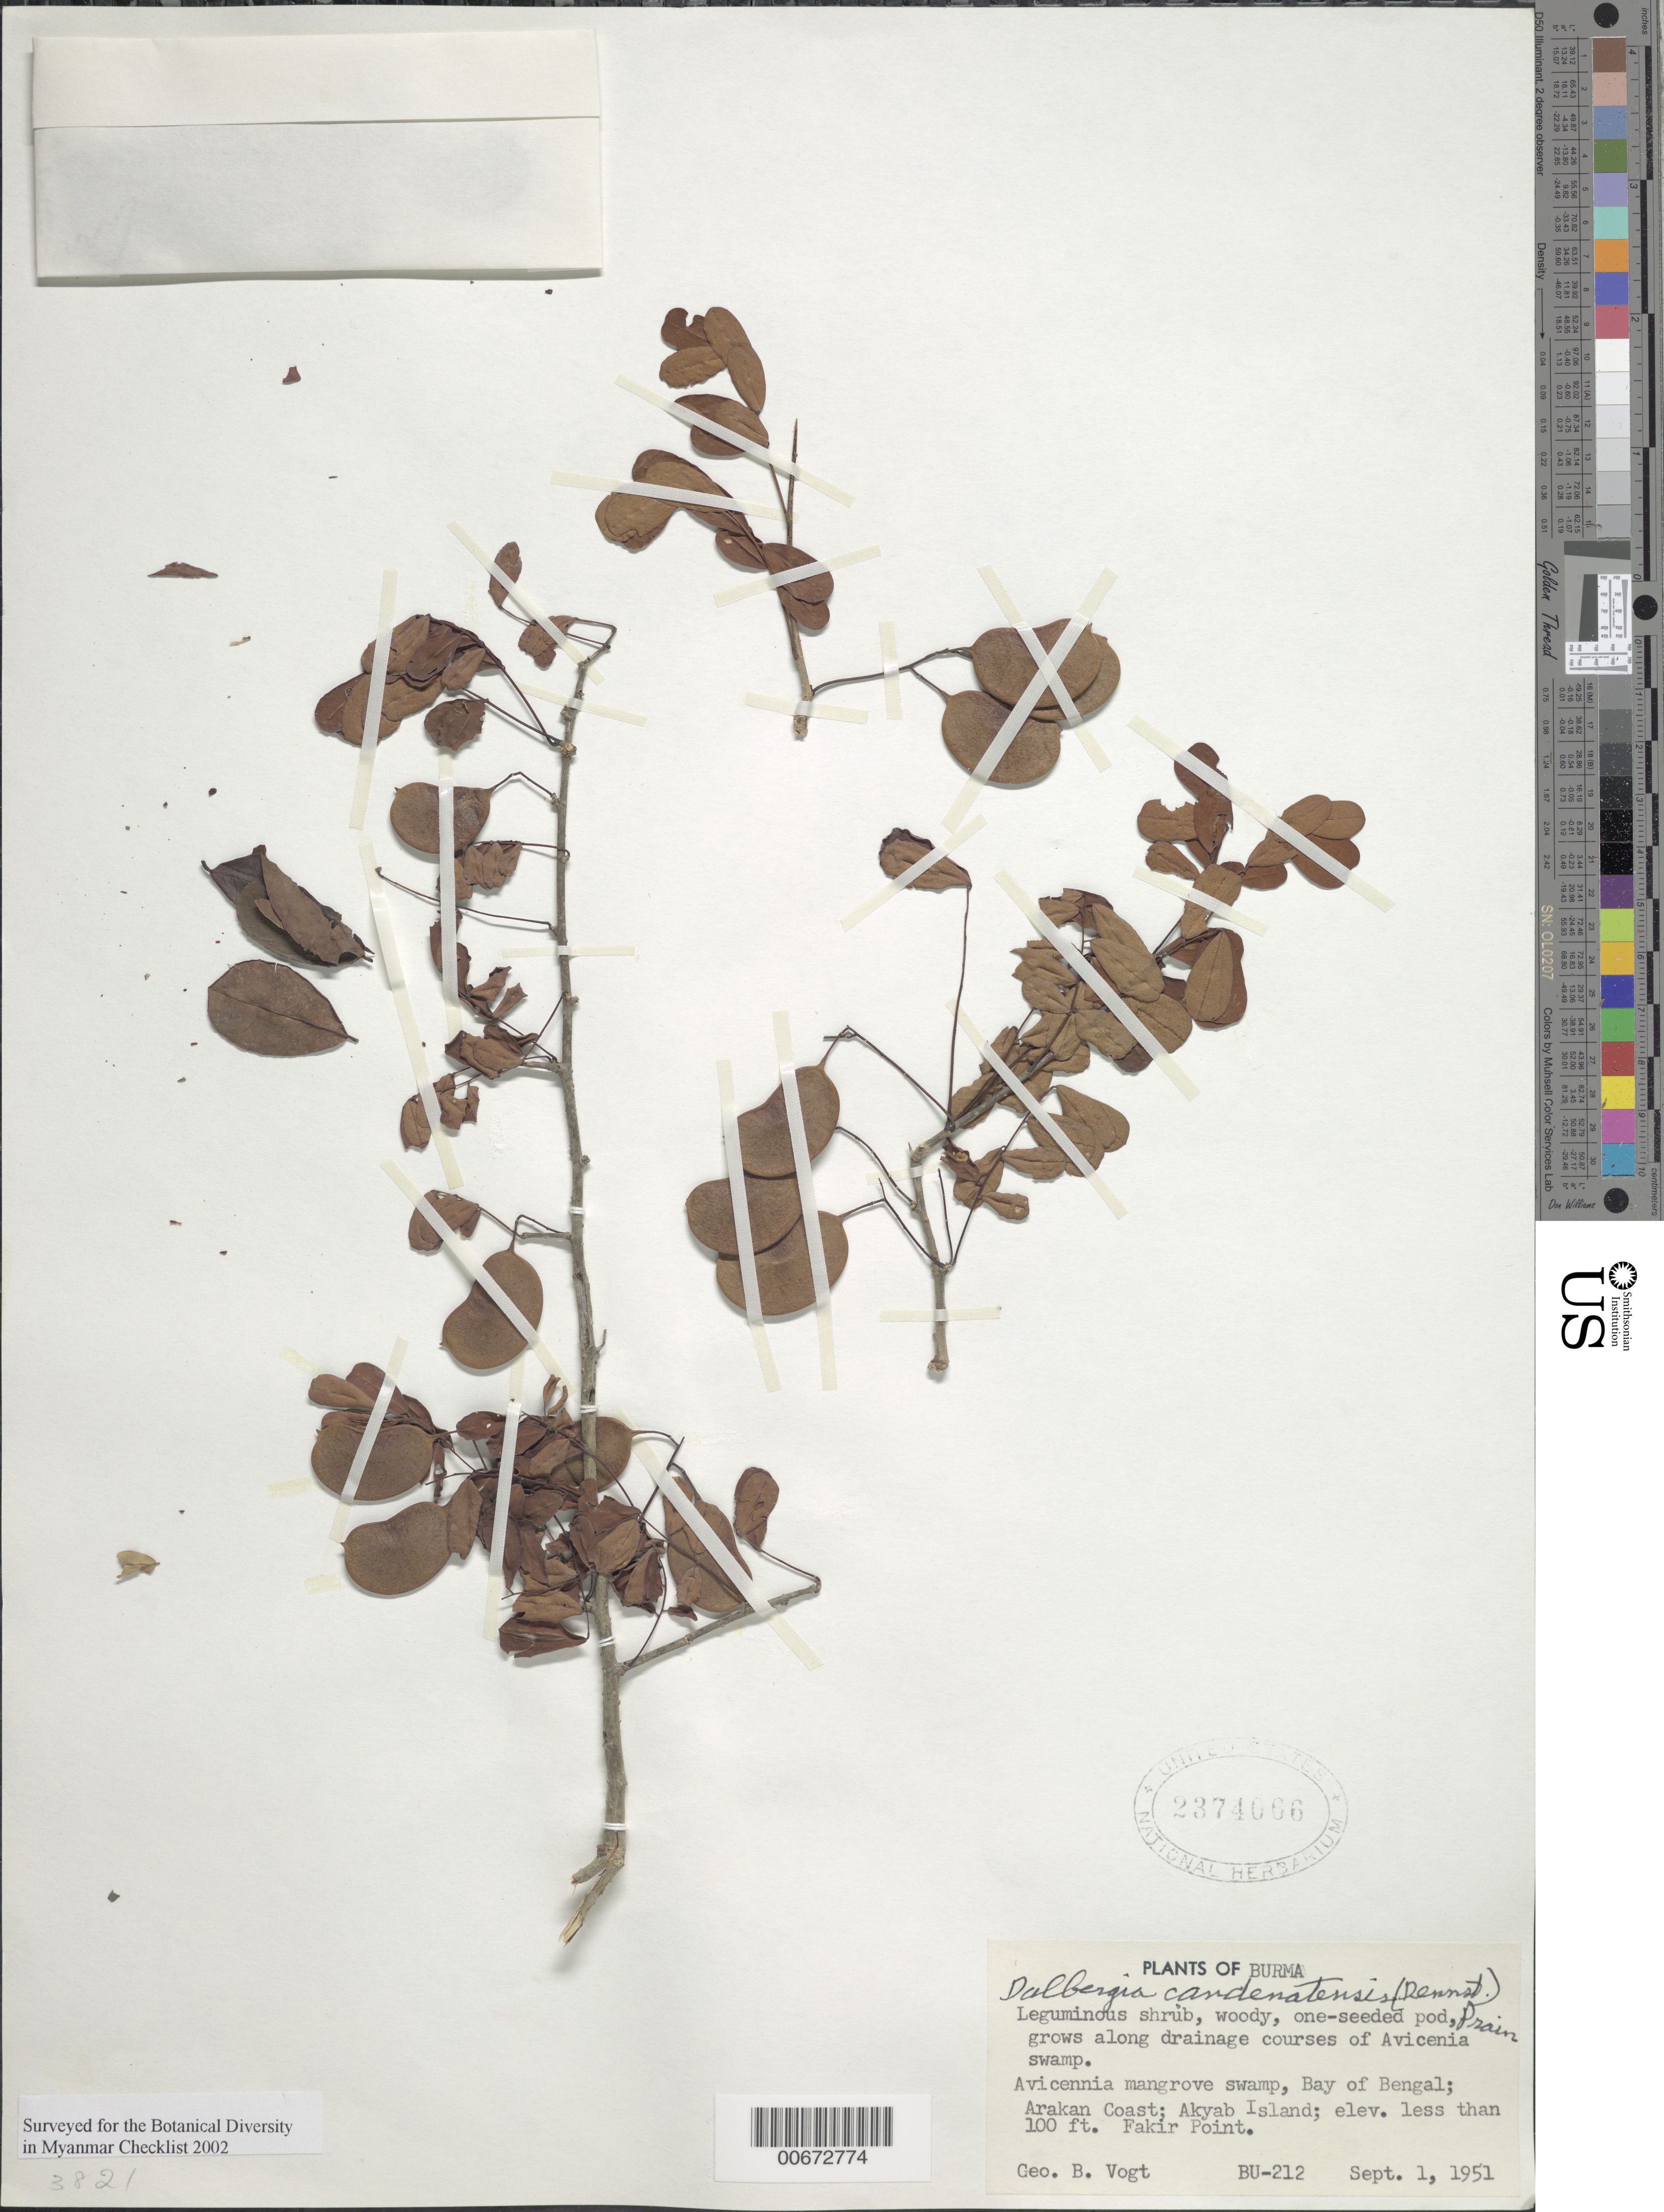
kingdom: Plantae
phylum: Tracheophyta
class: Magnoliopsida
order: Fabales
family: Fabaceae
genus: Dalbergia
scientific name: Dalbergia candenatensis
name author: (Dennst.) Pr.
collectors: G. Vogt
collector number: BU-212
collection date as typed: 01 Sep 1951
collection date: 1951-09-01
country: Myanmar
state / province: Rakhine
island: Akyab I.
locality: Bay of Bengal, Arakan Coast, Fakir Point.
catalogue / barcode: US 2371066